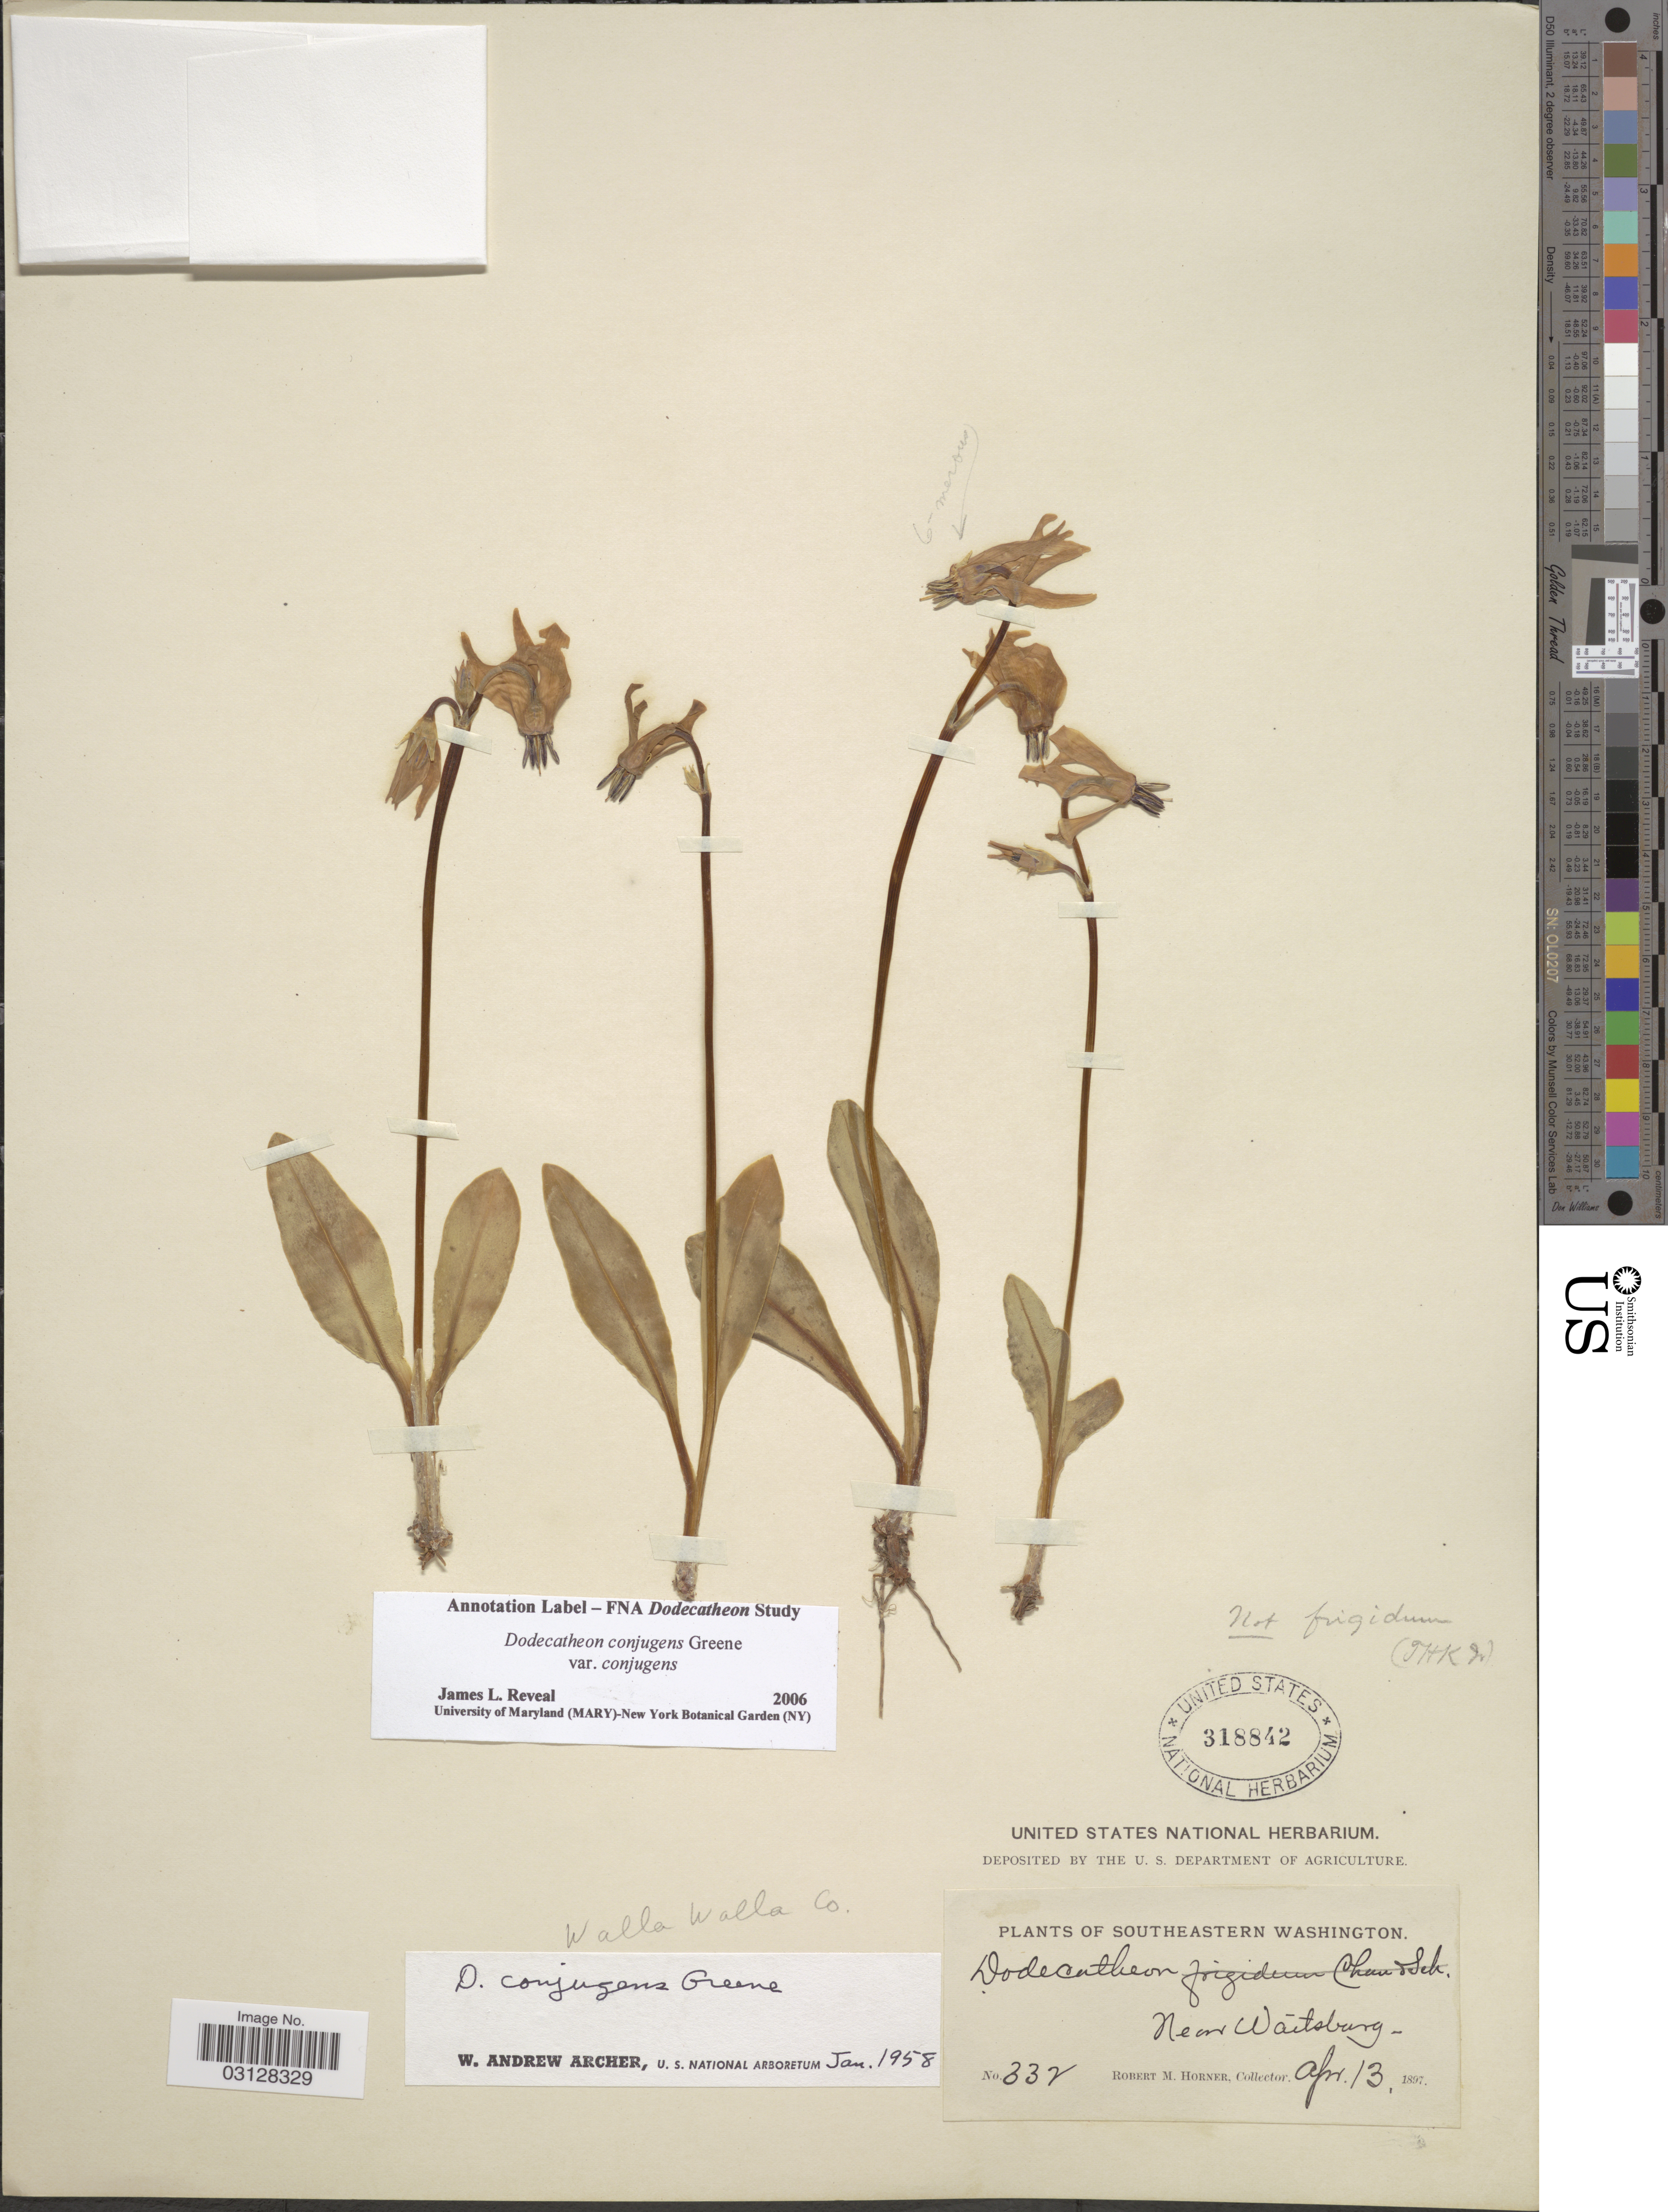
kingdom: Plantae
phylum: Tracheophyta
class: Magnoliopsida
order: Ericales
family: Primulaceae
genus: Dodecatheon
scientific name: Dodecatheon conjugens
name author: Greene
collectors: R. Horner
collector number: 332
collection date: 1897-04-13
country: United States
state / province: Washington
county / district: Walla Walla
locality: Southeastern Washington. Near Waitsburg. Walla Walla Co.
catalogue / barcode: US 318842